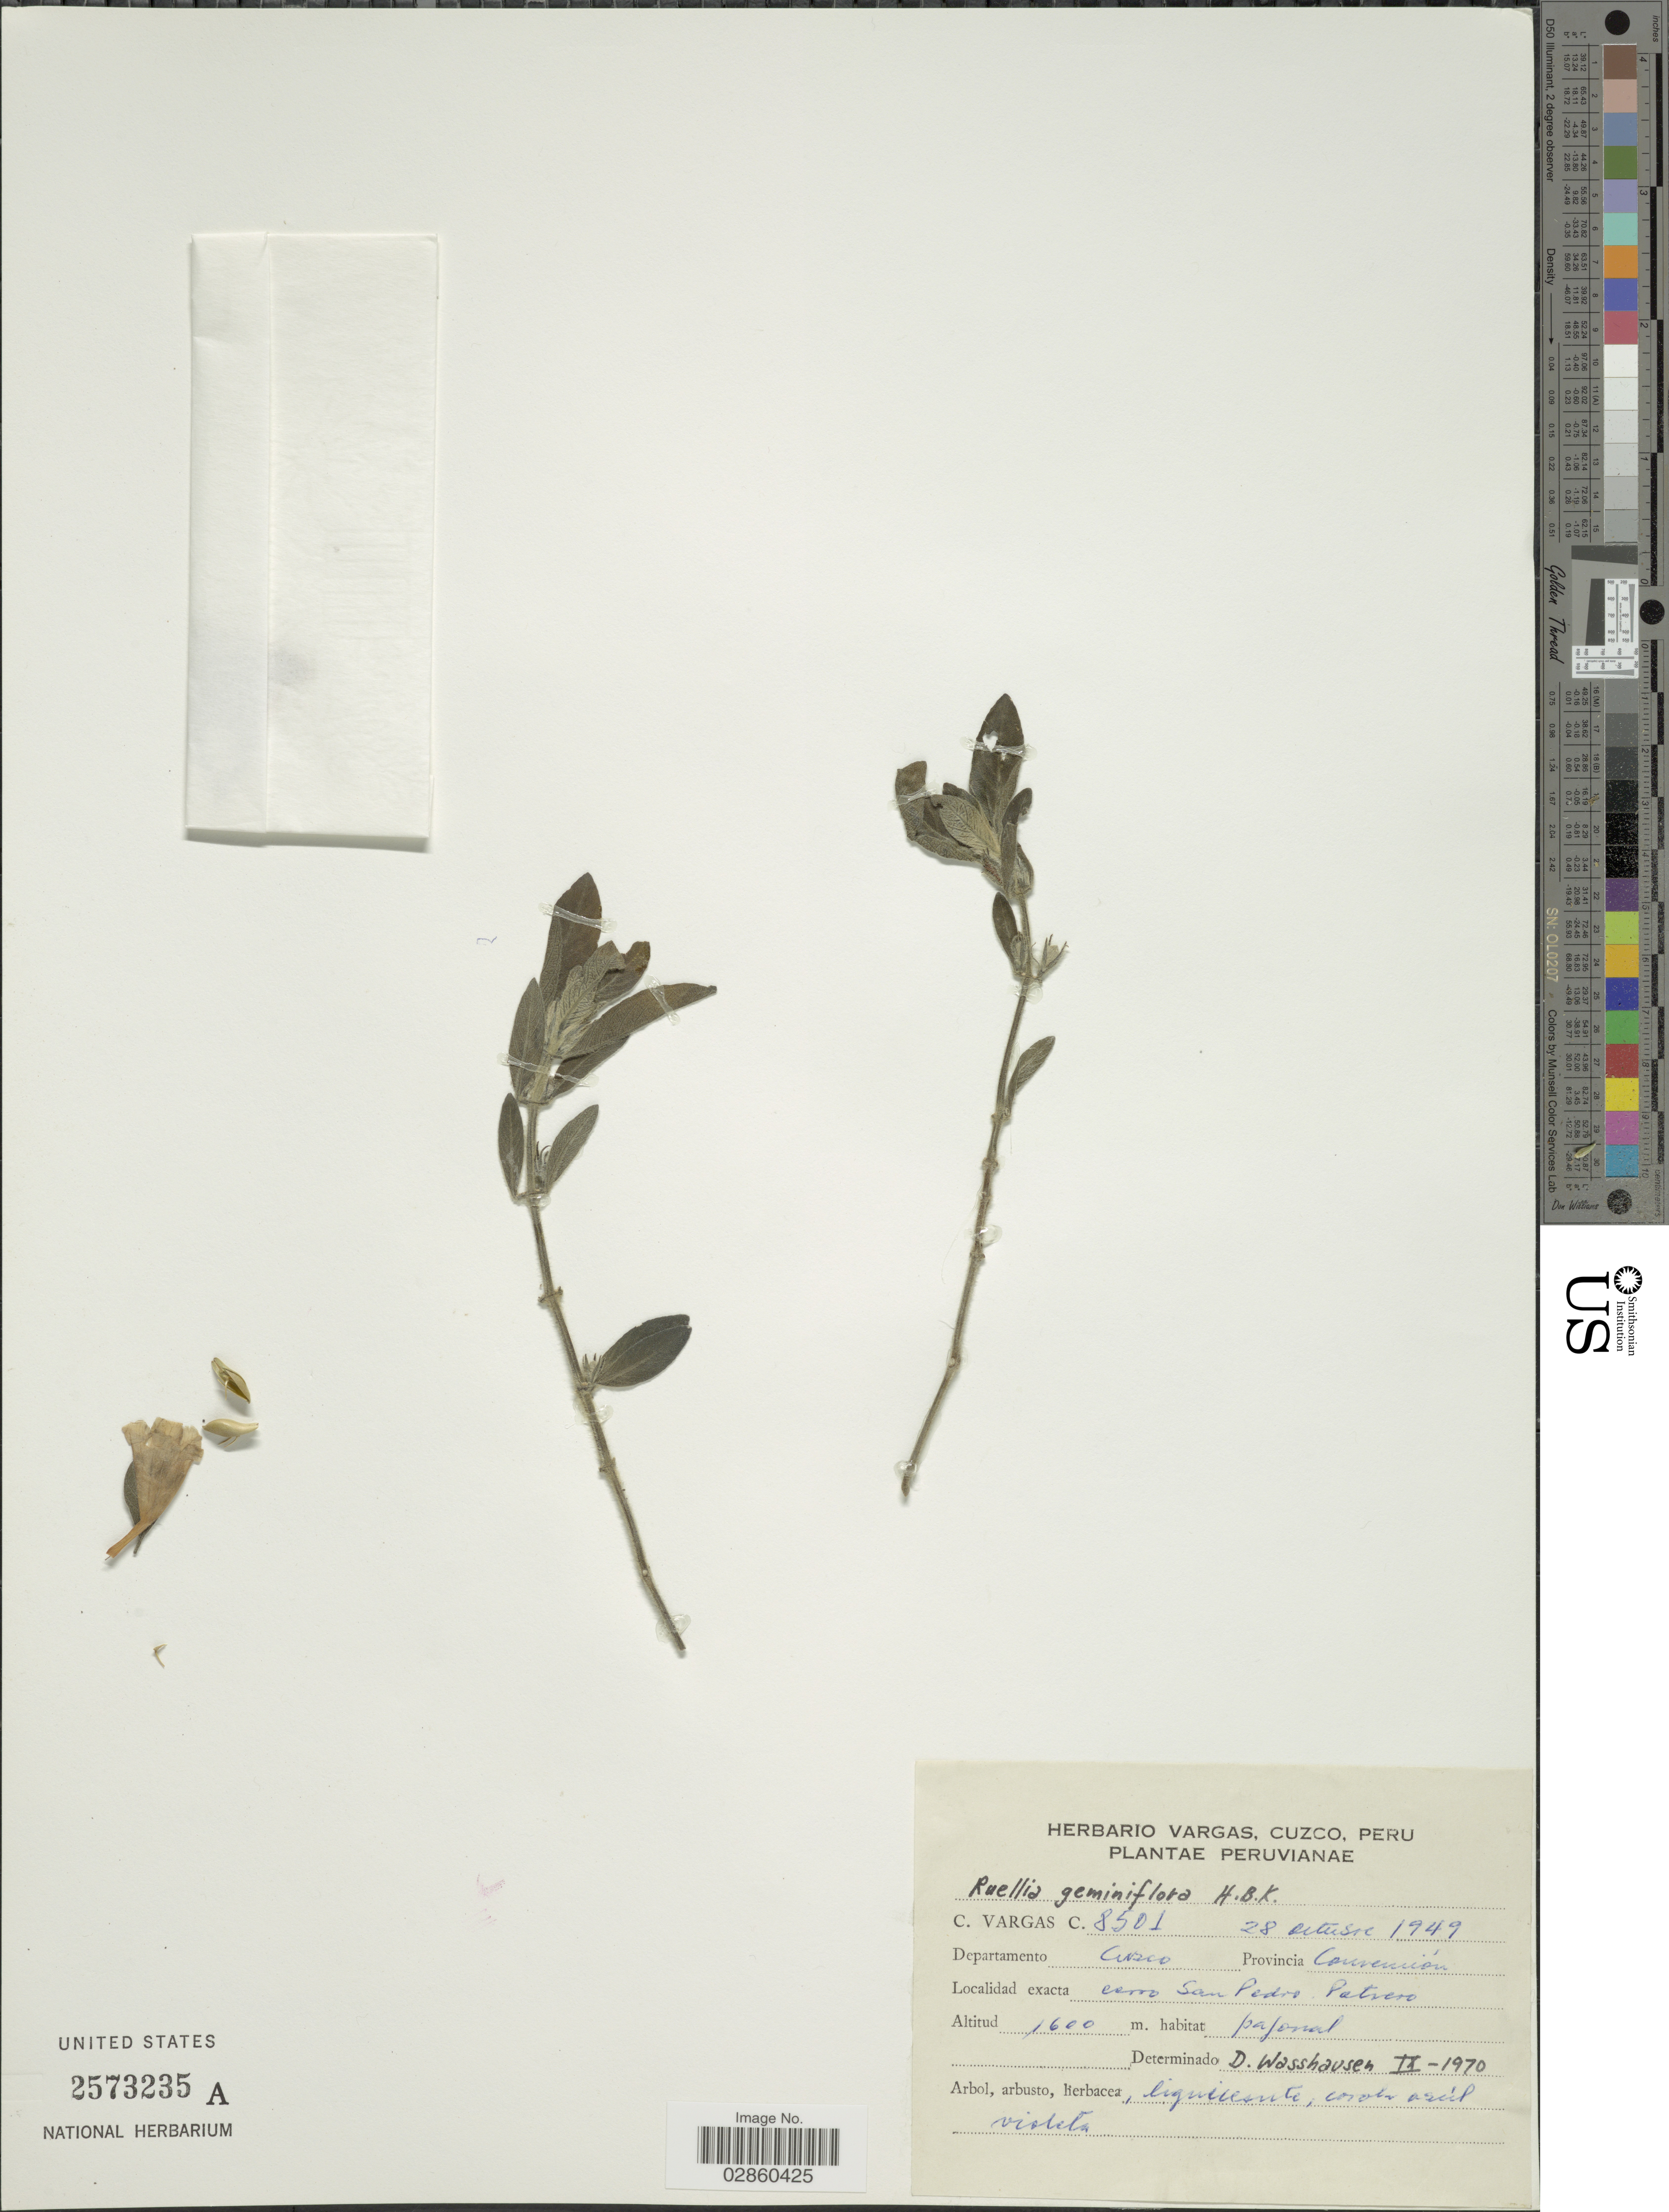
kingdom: Plantae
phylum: Tracheophyta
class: Magnoliopsida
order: Lamiales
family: Acanthaceae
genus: Ruellia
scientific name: Ruellia geminiflora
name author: Kunth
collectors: C. Vargas Calderón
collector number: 8501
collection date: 1949-10-28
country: Peru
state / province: Cusco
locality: Departamento Cuzco. Provincia Convención. Cerro San Pedro Potrero.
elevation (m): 1600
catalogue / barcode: US 2573235A